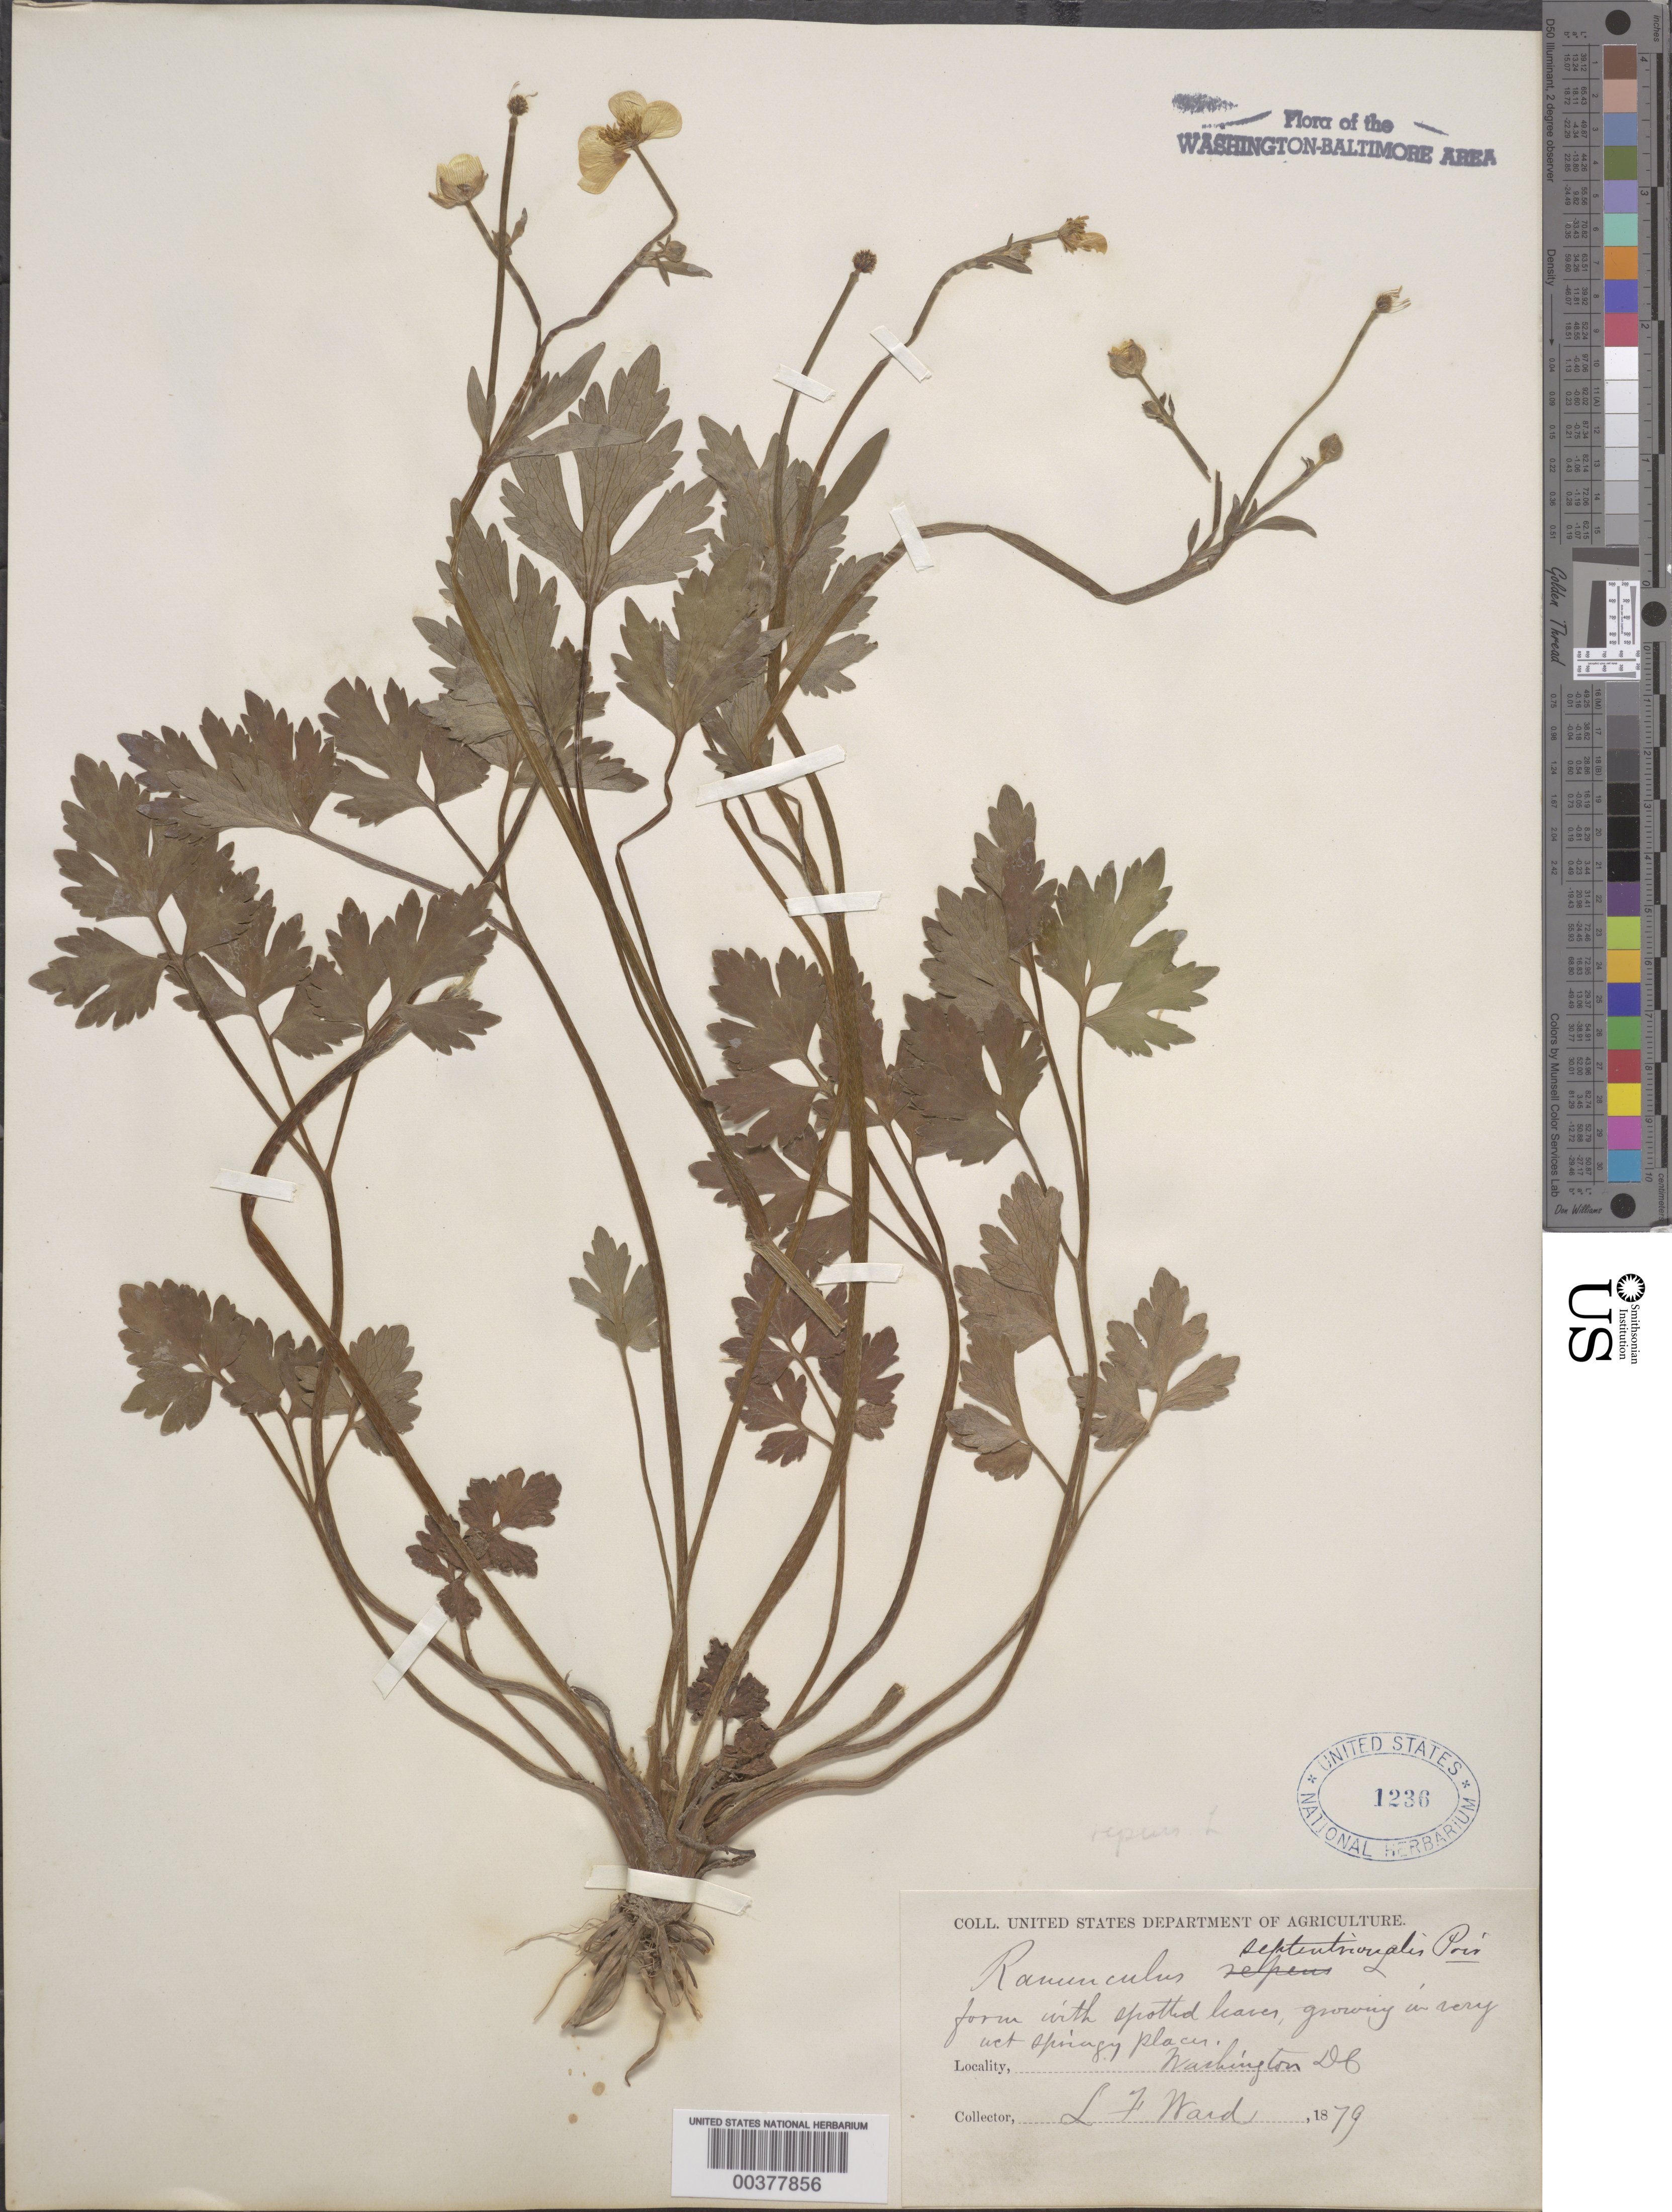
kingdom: Plantae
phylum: Tracheophyta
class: Magnoliopsida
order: Ranunculales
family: Ranunculaceae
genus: Ranunculus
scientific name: Ranunculus hispidus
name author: Michx.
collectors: L. F. Ward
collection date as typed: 1879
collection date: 1879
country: United States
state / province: District of Columbia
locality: Washington DC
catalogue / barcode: US 1236